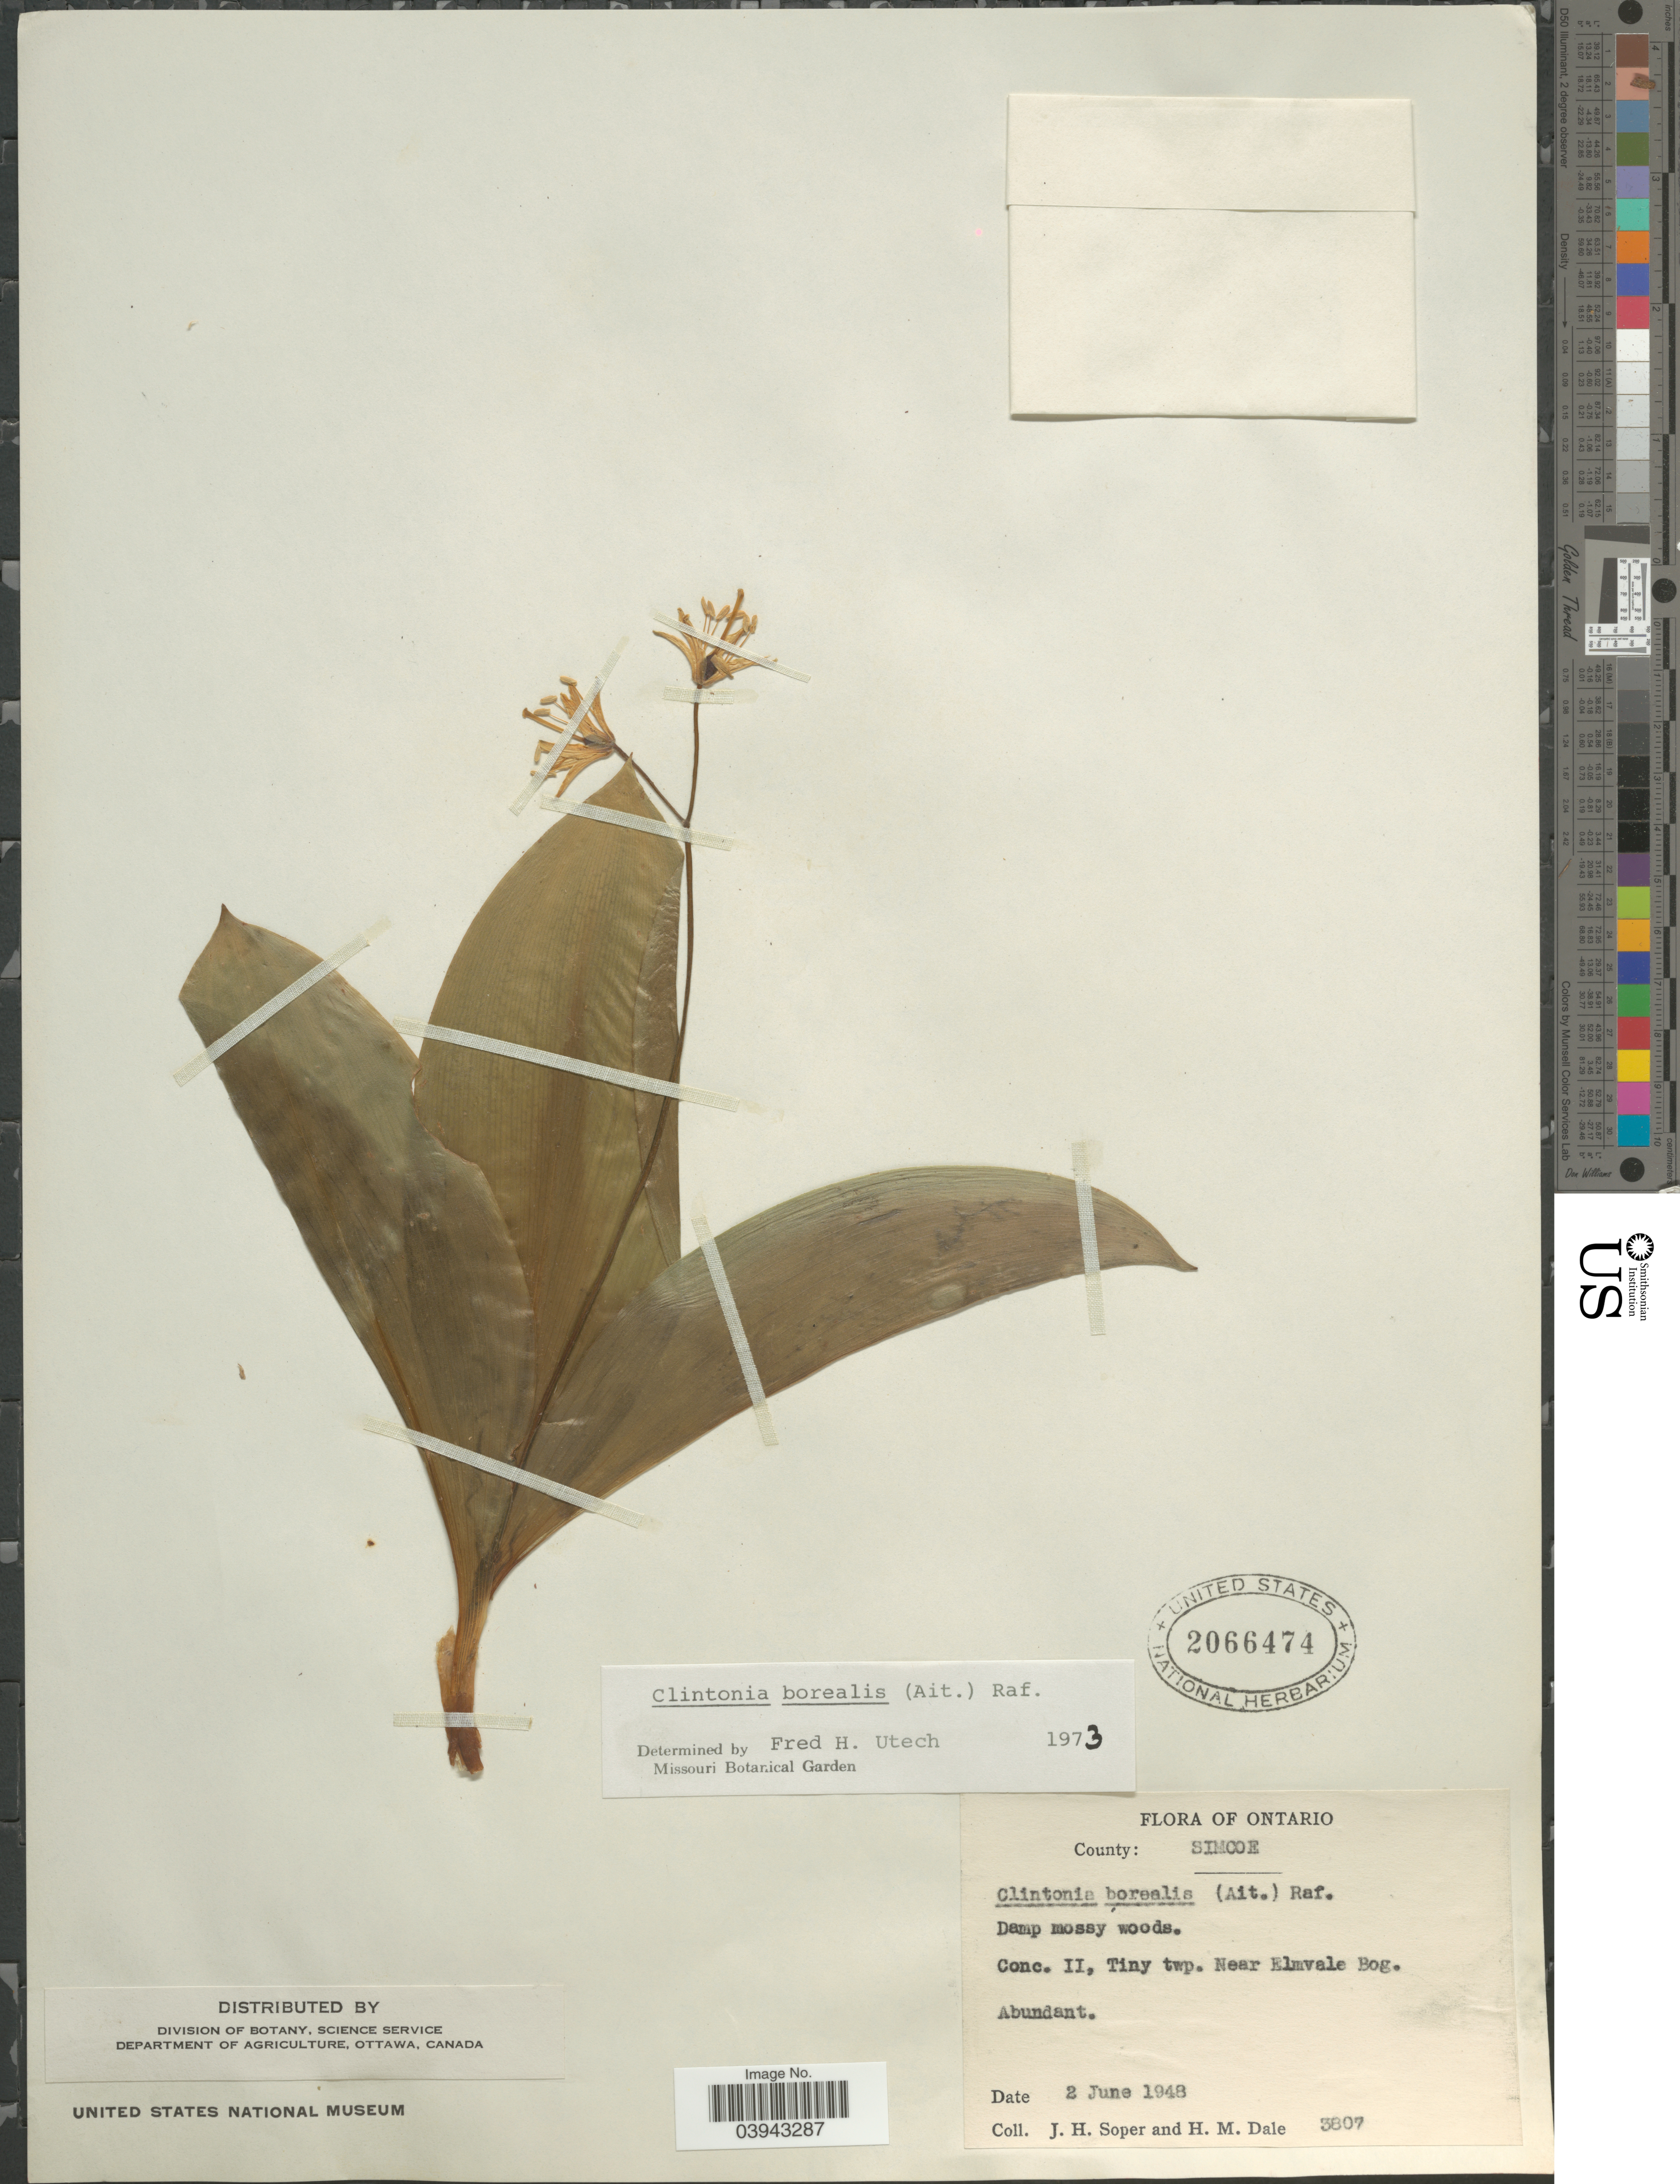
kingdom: Plantae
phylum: Tracheophyta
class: Liliopsida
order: Liliales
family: Liliaceae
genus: Clintonia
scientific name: Clintonia borealis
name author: (Aiton) Raf.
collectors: J. H. Soper & H. M. Dale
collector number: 3807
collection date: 1948-06-02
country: Canada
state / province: Ontario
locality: County: Simooe. Conc. II, Tiny twp. Near Elmvale Bog.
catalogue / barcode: US 2066474